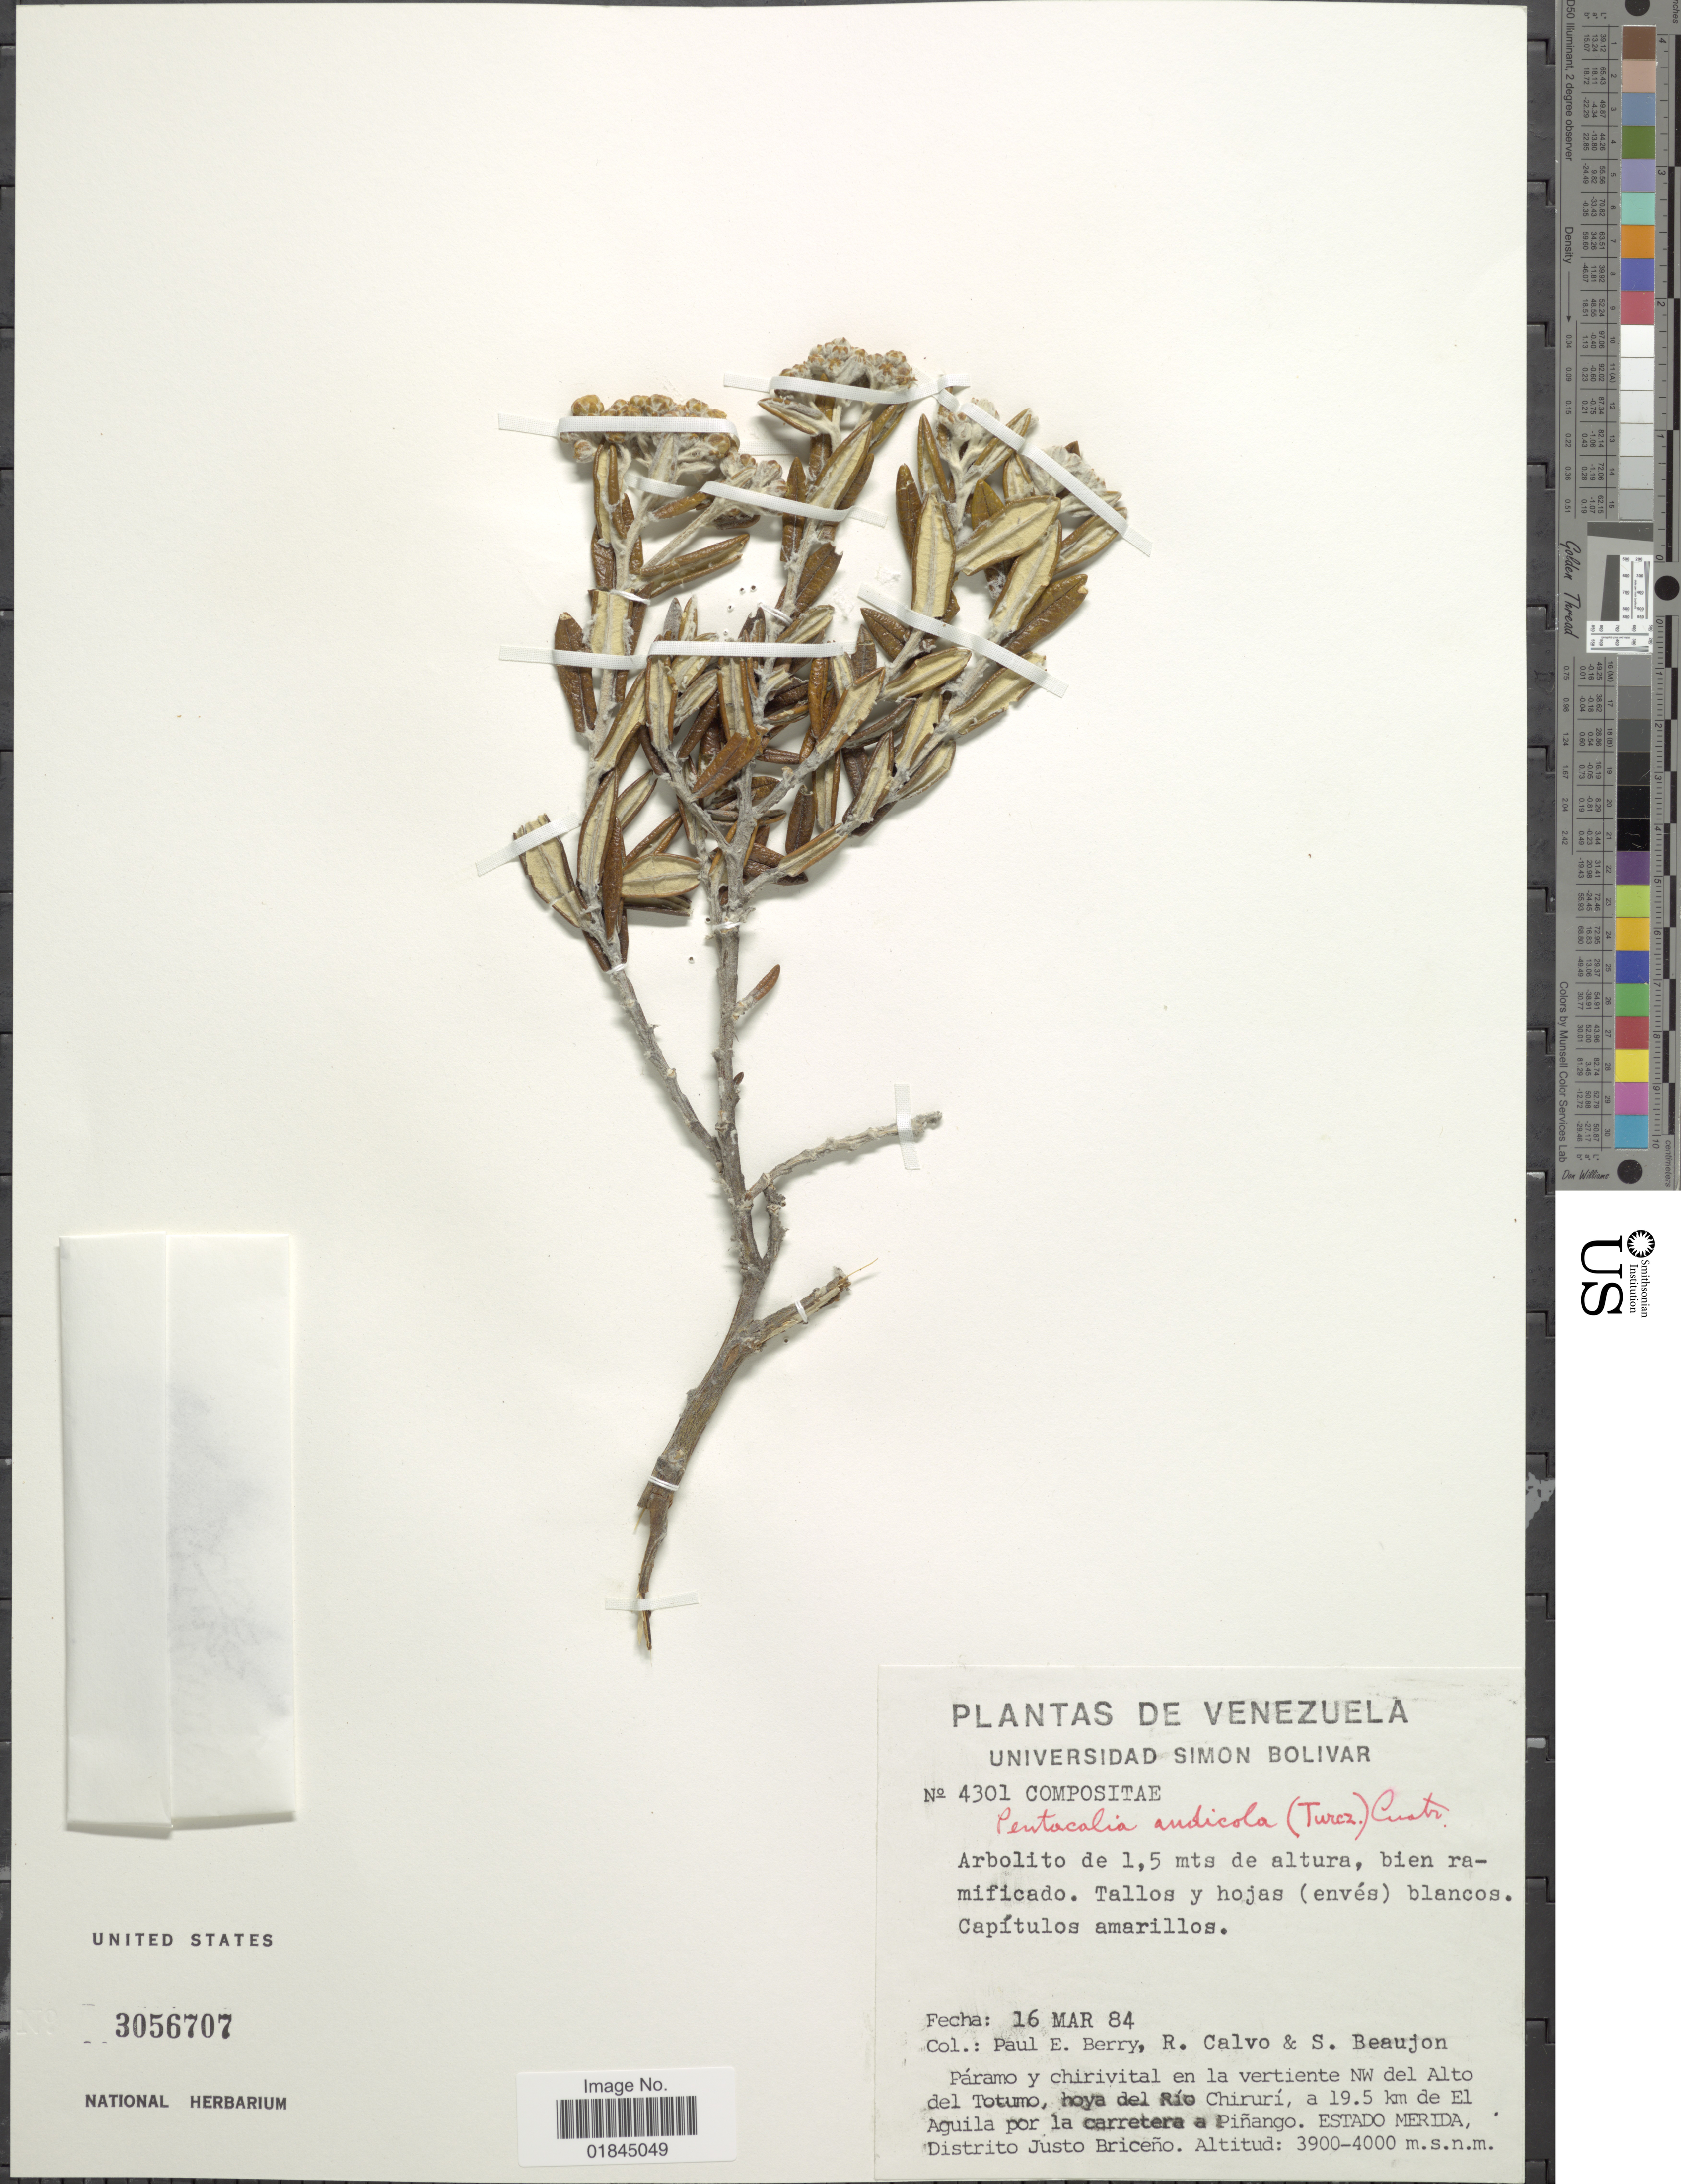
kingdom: Plantae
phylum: Tracheophyta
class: Magnoliopsida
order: Asterales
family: Asteraceae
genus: Pentacalia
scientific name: Pentacalia andicola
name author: (Turcz.) Cuatrec.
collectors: P. E. Berry, R. Calvo & S. Beaujon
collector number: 4301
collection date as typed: Transcribed d/m/y: 16/3/84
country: Venezuela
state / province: Mérida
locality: En la vertiente W del Alto del Totumo, hoya del Rio Chiruri, a 19.5 km de El Aguila por la carretera a Pinango. Distrito Justo Briceno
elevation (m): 3900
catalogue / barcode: US 3056707